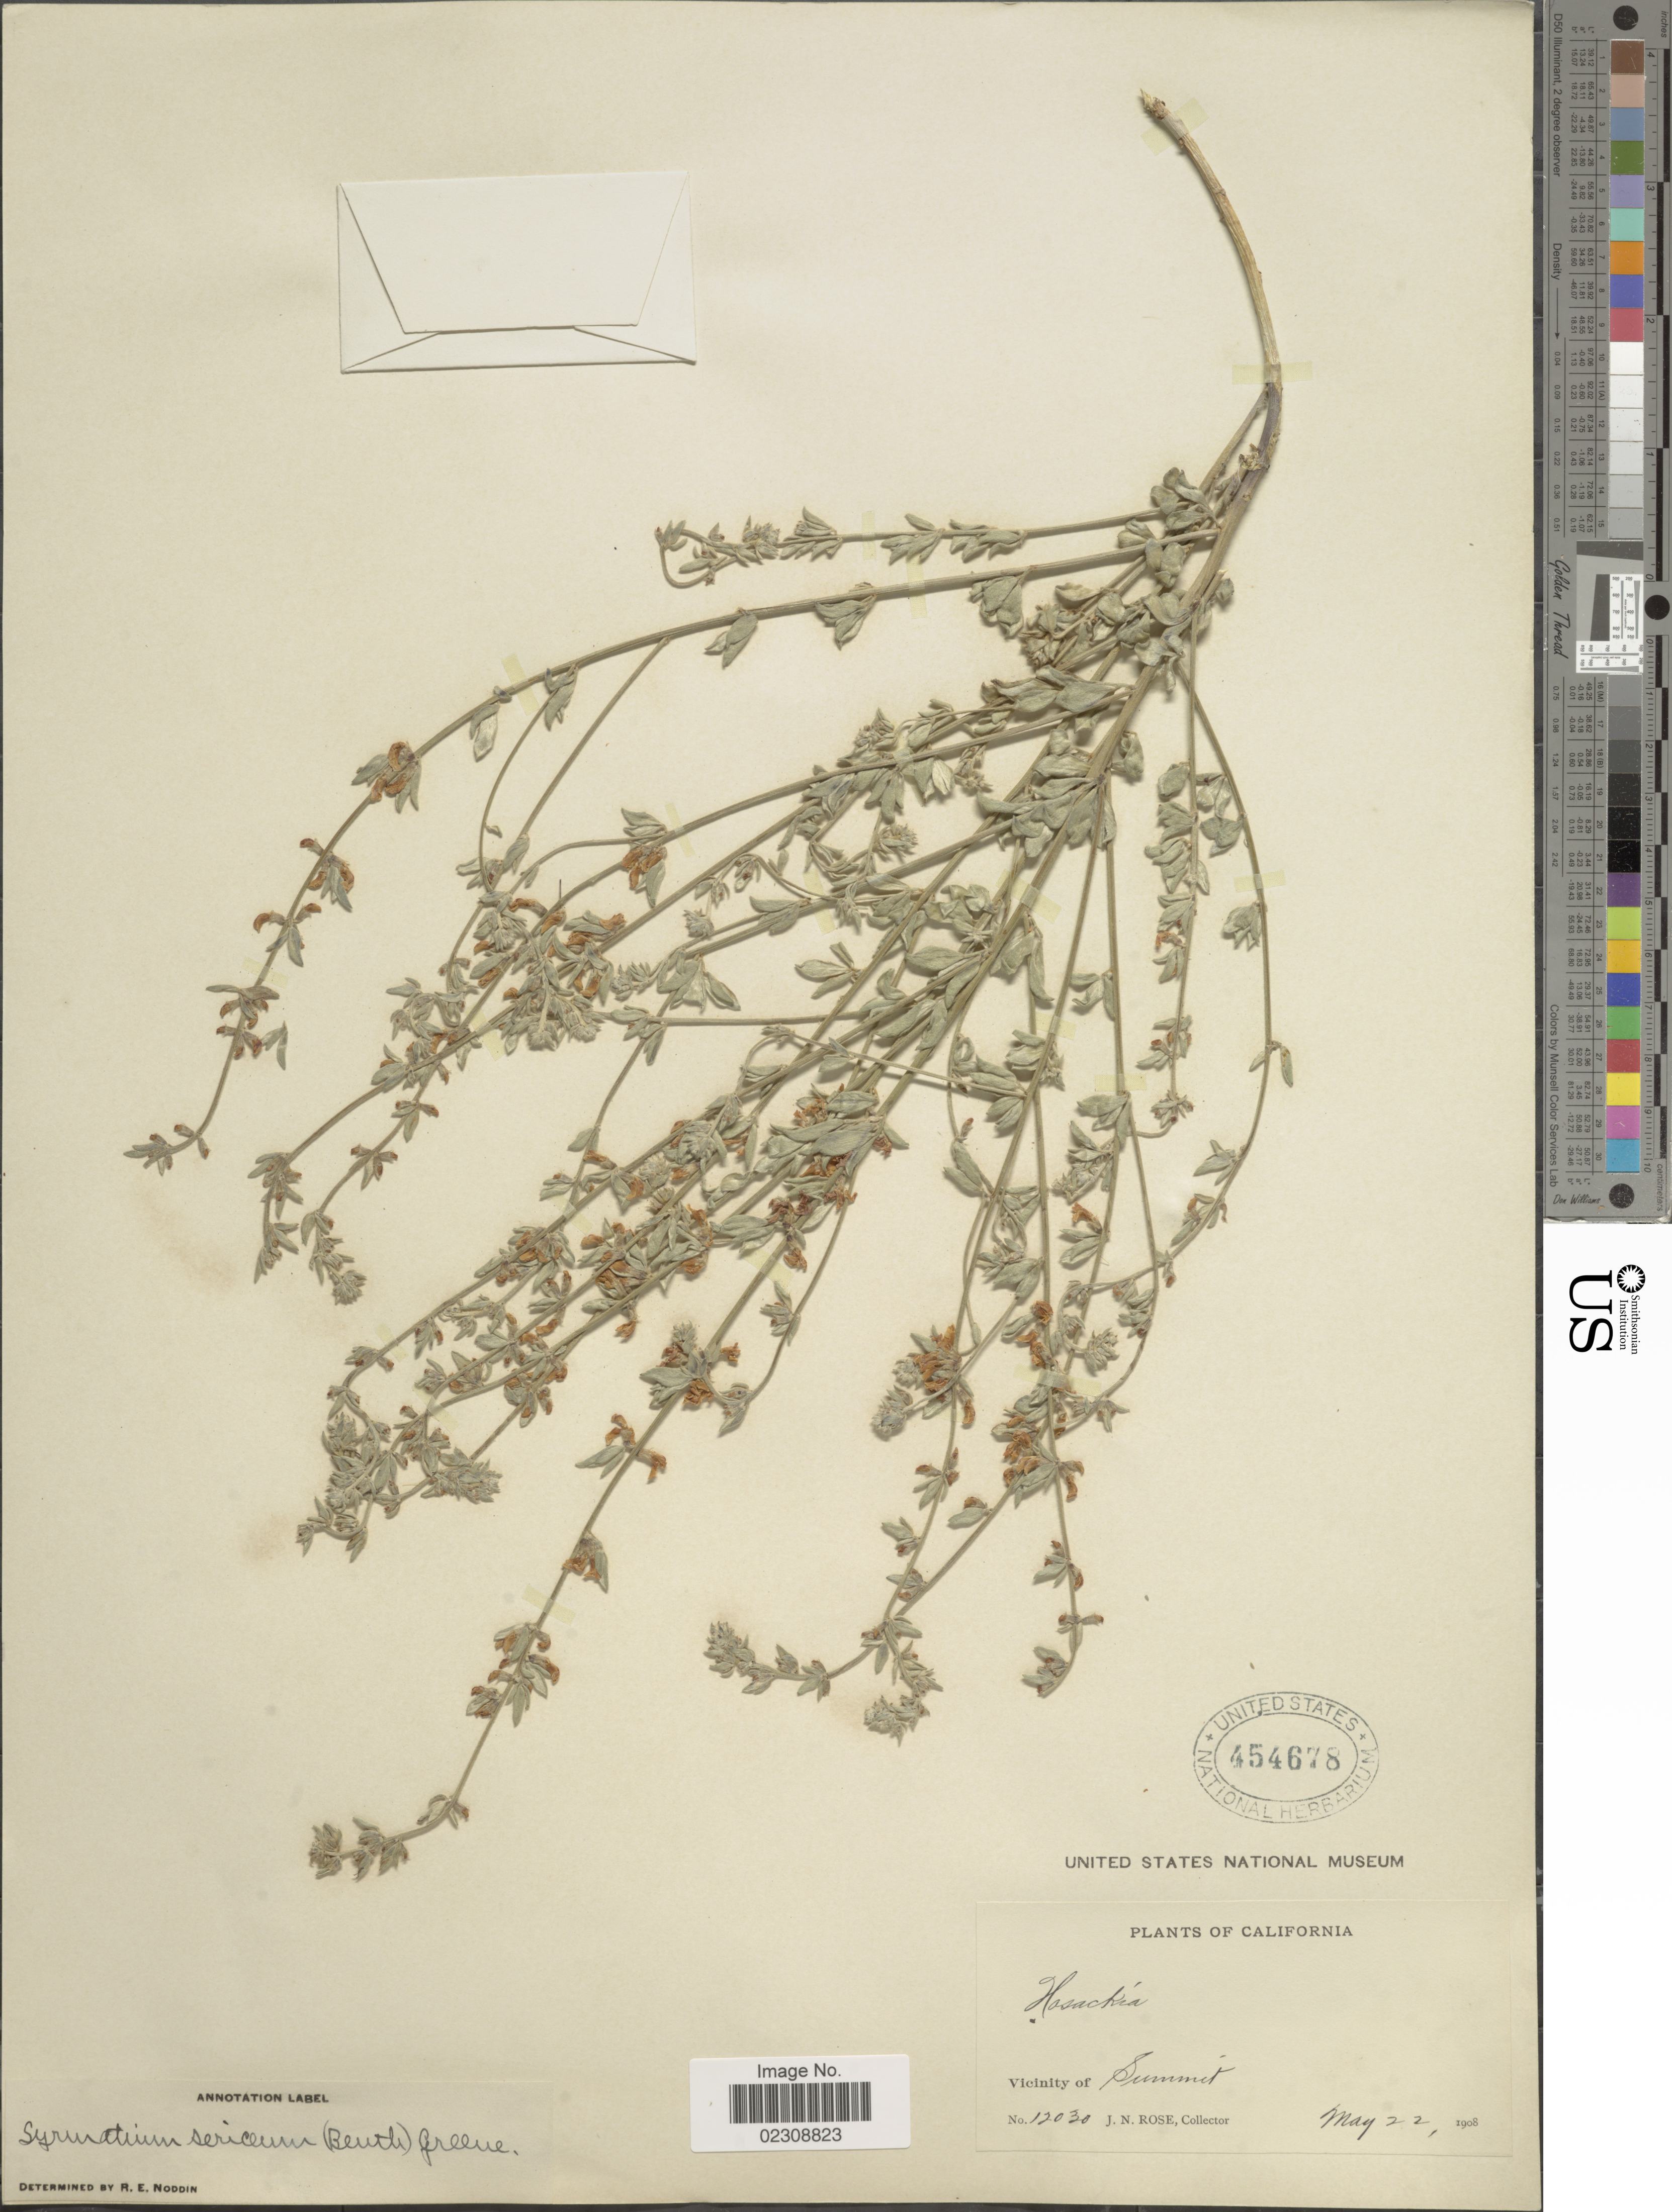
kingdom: Plantae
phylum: Tracheophyta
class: Magnoliopsida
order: Fabales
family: Fabaceae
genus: Syrmatium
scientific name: Syrmatium sericeum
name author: (Benth.) Greene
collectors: J. N. Rose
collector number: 12030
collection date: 1908-05-22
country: United States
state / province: California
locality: Vicinity of Summit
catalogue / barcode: US 454678